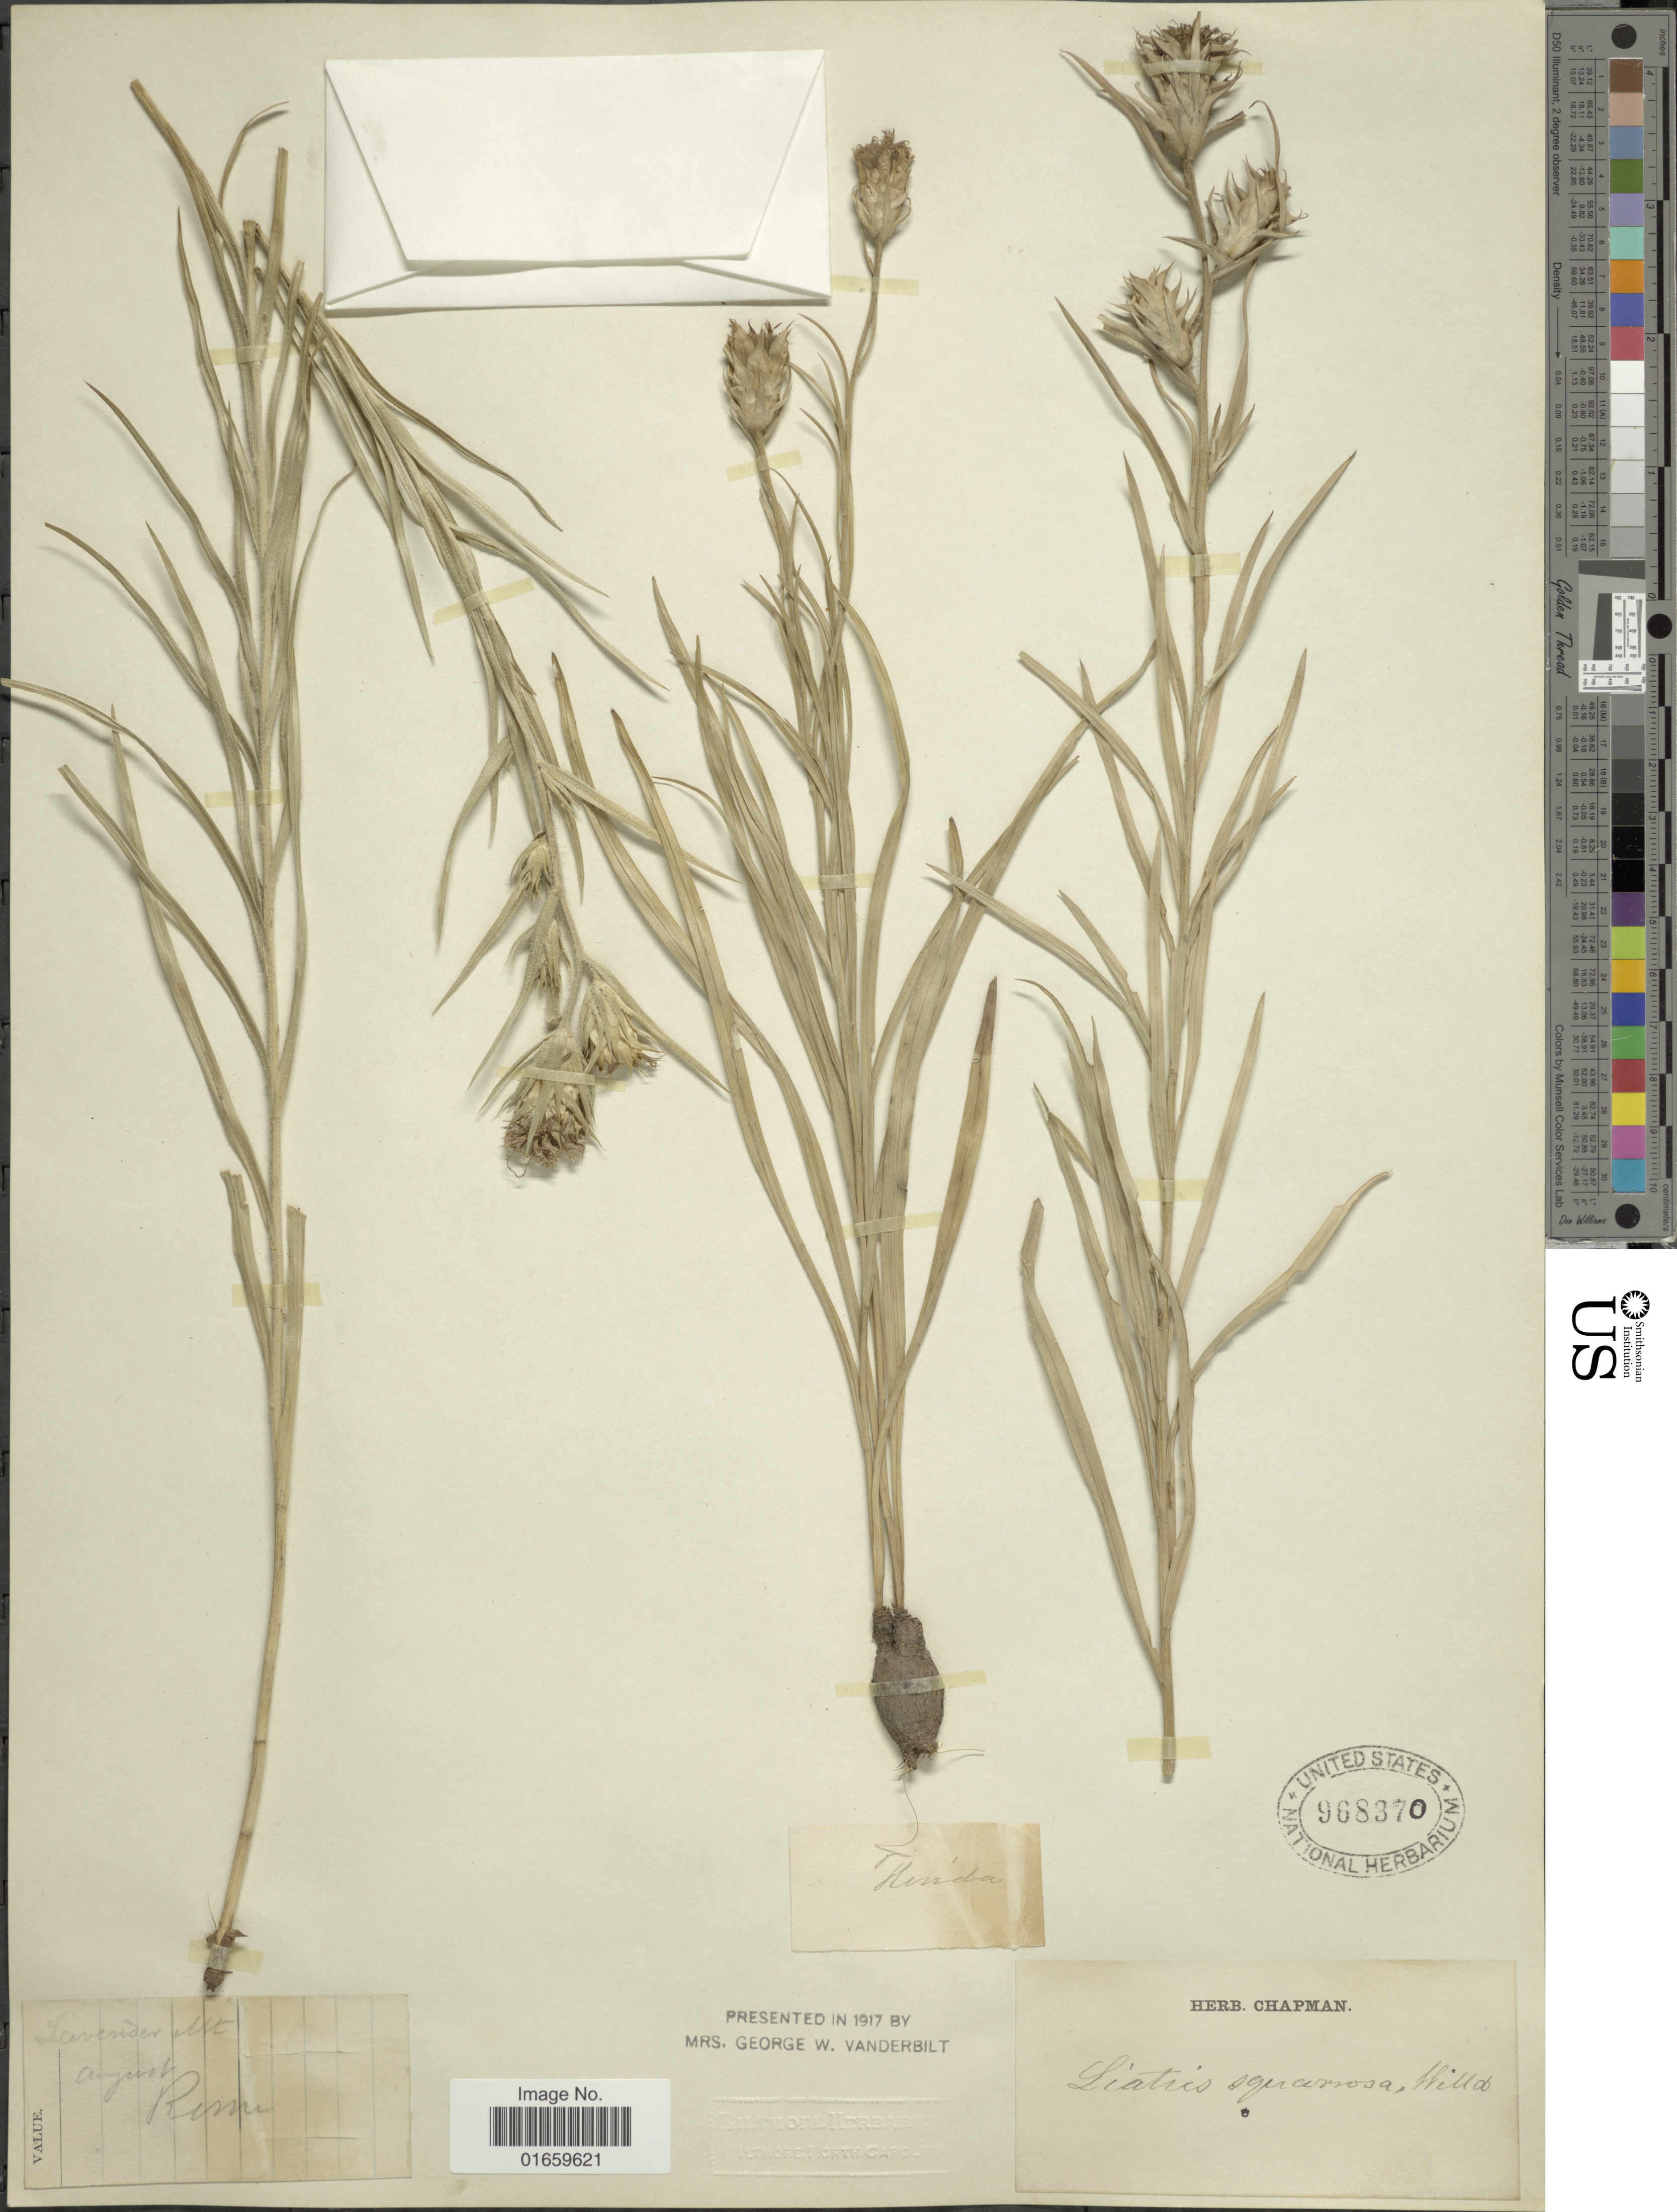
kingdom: Plantae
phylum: Tracheophyta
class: Magnoliopsida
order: Asterales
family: Asteraceae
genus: Liatris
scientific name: Liatris squarrosa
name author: (L.) Michx.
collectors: ex herb. Chapman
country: United States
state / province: Georgia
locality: Lavender Mt., Rome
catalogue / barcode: US 968370